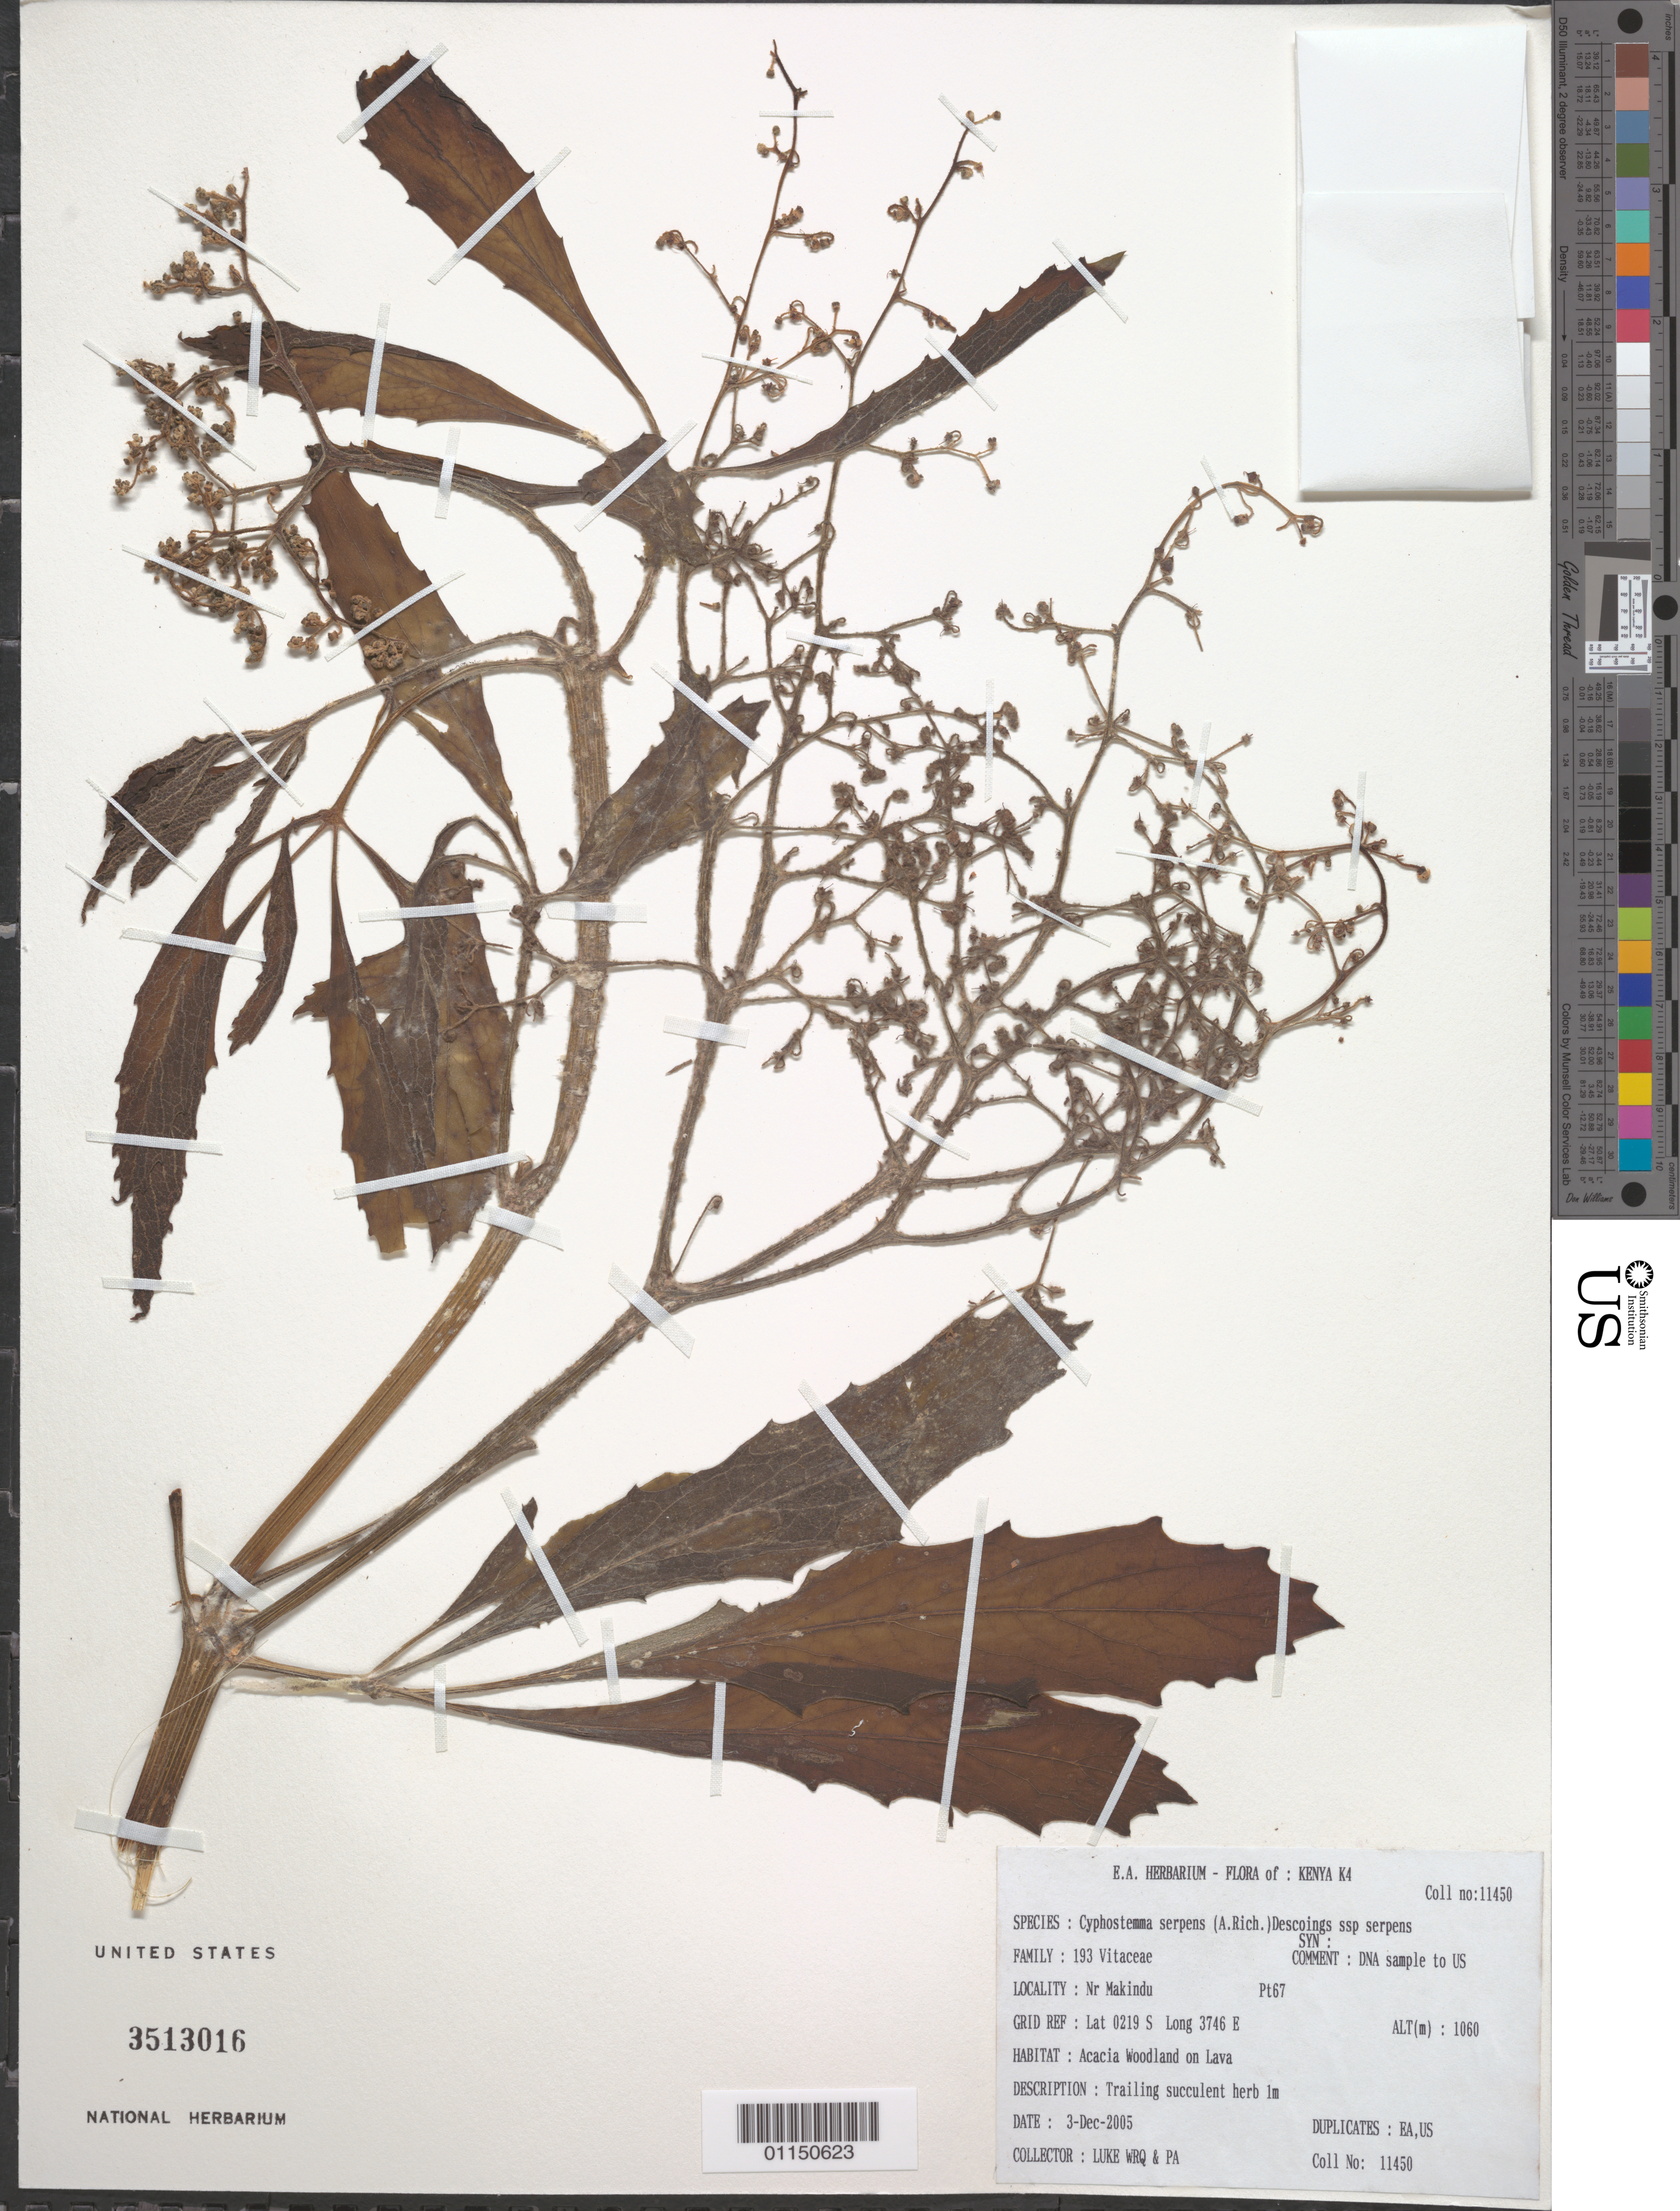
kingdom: Plantae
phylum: Tracheophyta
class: Magnoliopsida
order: Vitales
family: Vitaceae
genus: Cyphostemma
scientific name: Cyphostemma serpens subsp. serpens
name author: (A. Rich.) Desc.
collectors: Q. Luke & P. Luke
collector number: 11450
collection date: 2005-12-03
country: Kenya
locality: Near Makindu. Pt67.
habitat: Acacia Woodland on Lava. Trailing succulent herb.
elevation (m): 1060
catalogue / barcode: US 3513016